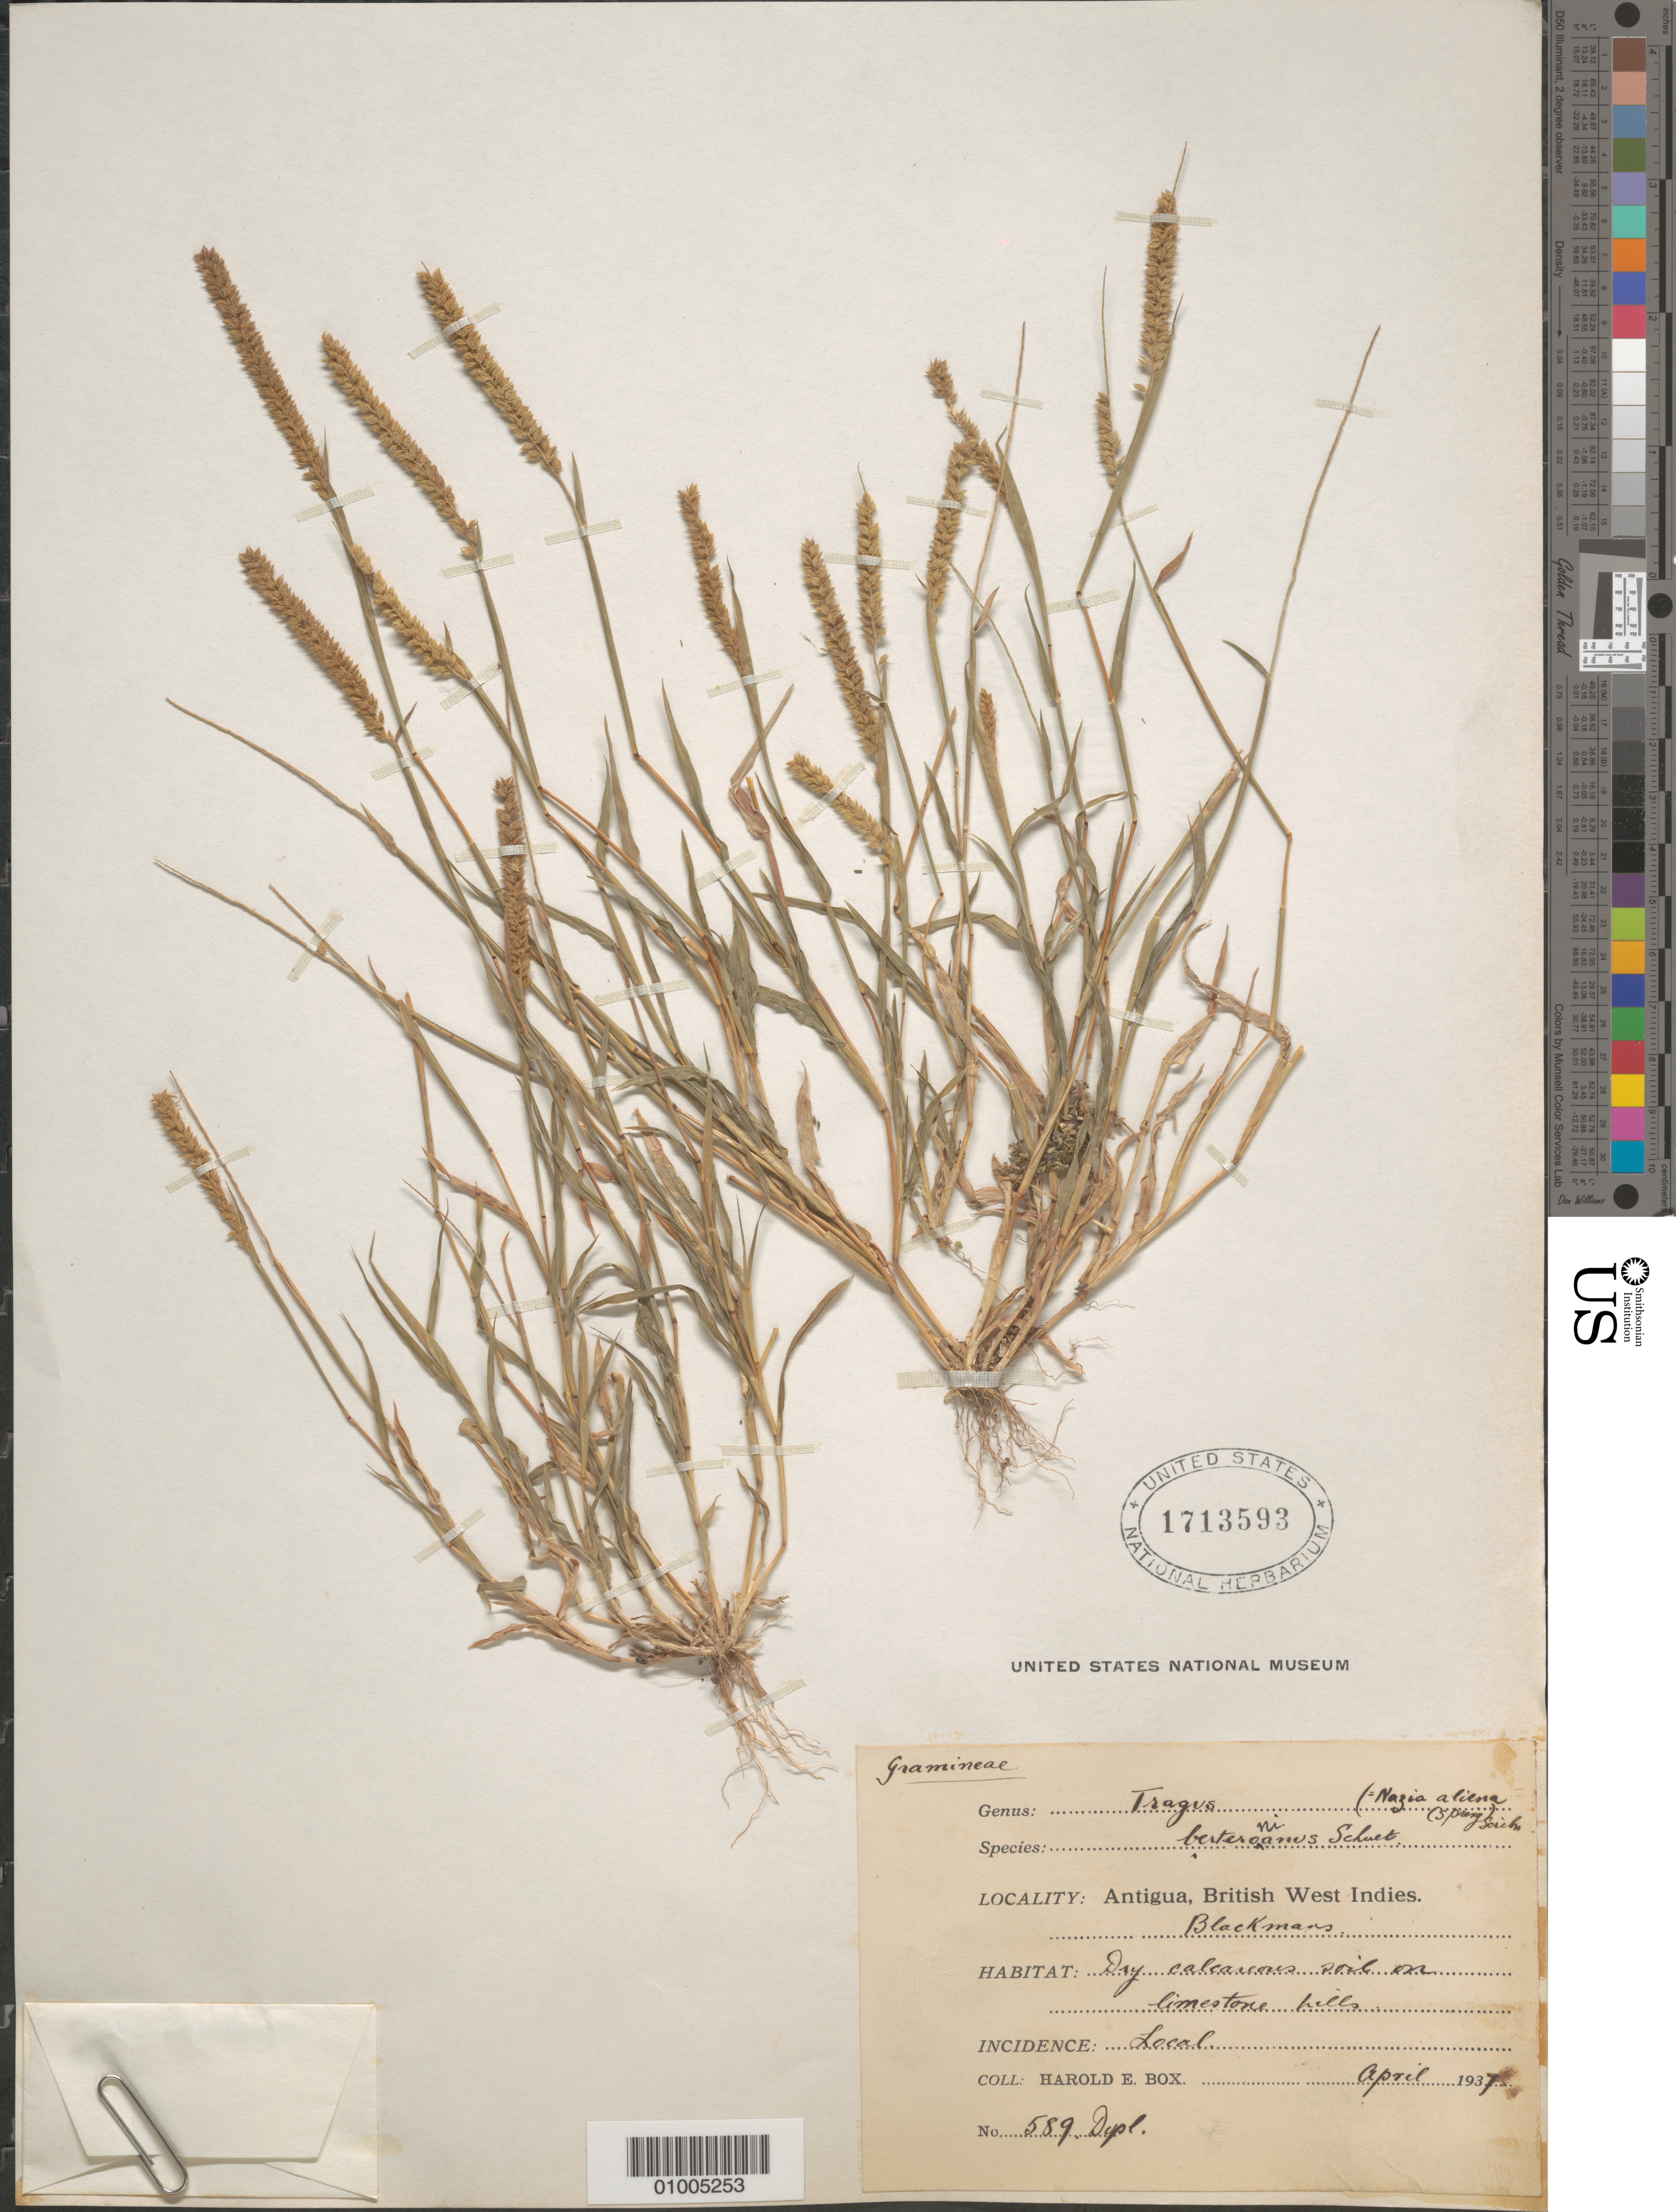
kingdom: Plantae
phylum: Tracheophyta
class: Liliopsida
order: Poales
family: Poaceae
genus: Tragus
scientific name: Tragus berteronianus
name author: Schult.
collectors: H. E. Box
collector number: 589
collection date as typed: Apr 1937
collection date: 1937-04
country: Antigua and Barbuda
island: Antigua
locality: Dry calcareous soil on limestone hills.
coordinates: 0 N, 0 E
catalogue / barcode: US 1713593